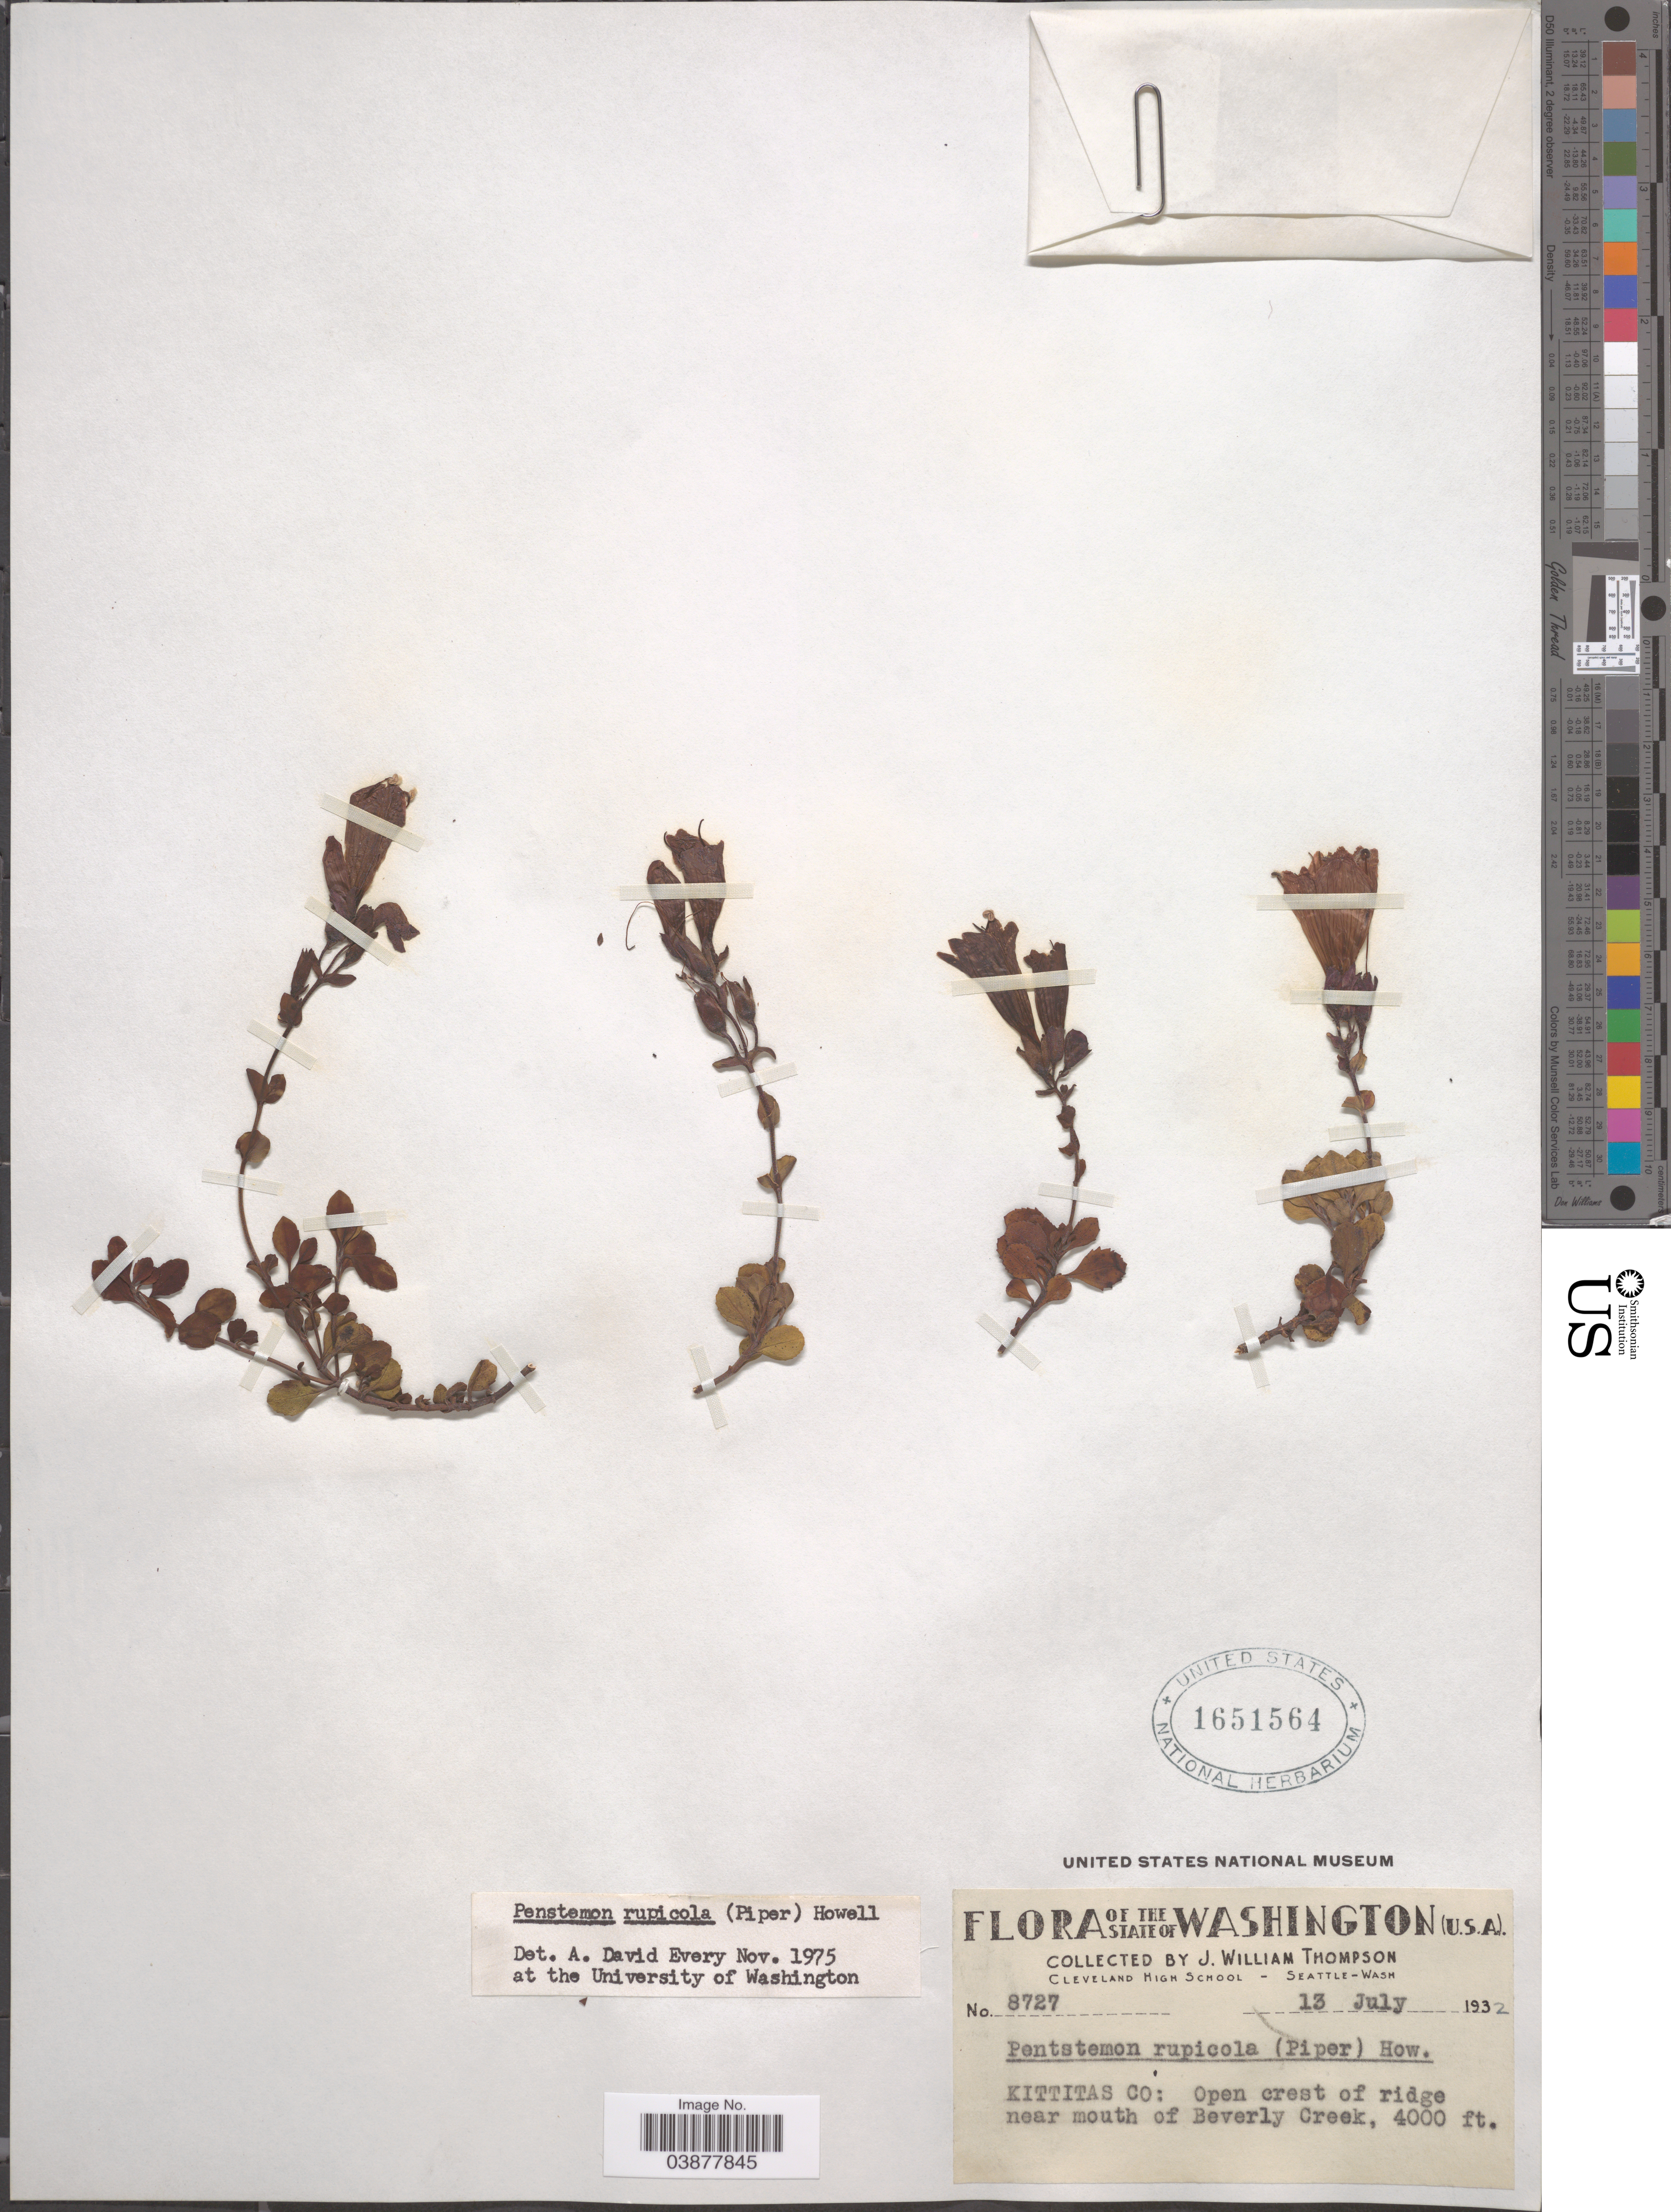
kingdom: Plantae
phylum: Tracheophyta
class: Magnoliopsida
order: Lamiales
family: Plantaginaceae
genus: Penstemon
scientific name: Penstemon rupicola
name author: (Piper) Howell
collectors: J. W. Thompson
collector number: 8727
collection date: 1932-07-13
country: United States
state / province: Washington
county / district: Kittitas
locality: Kittitas Co: Open crest of ridge near mouth of Beverly Creek.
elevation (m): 1219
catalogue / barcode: US 1651564